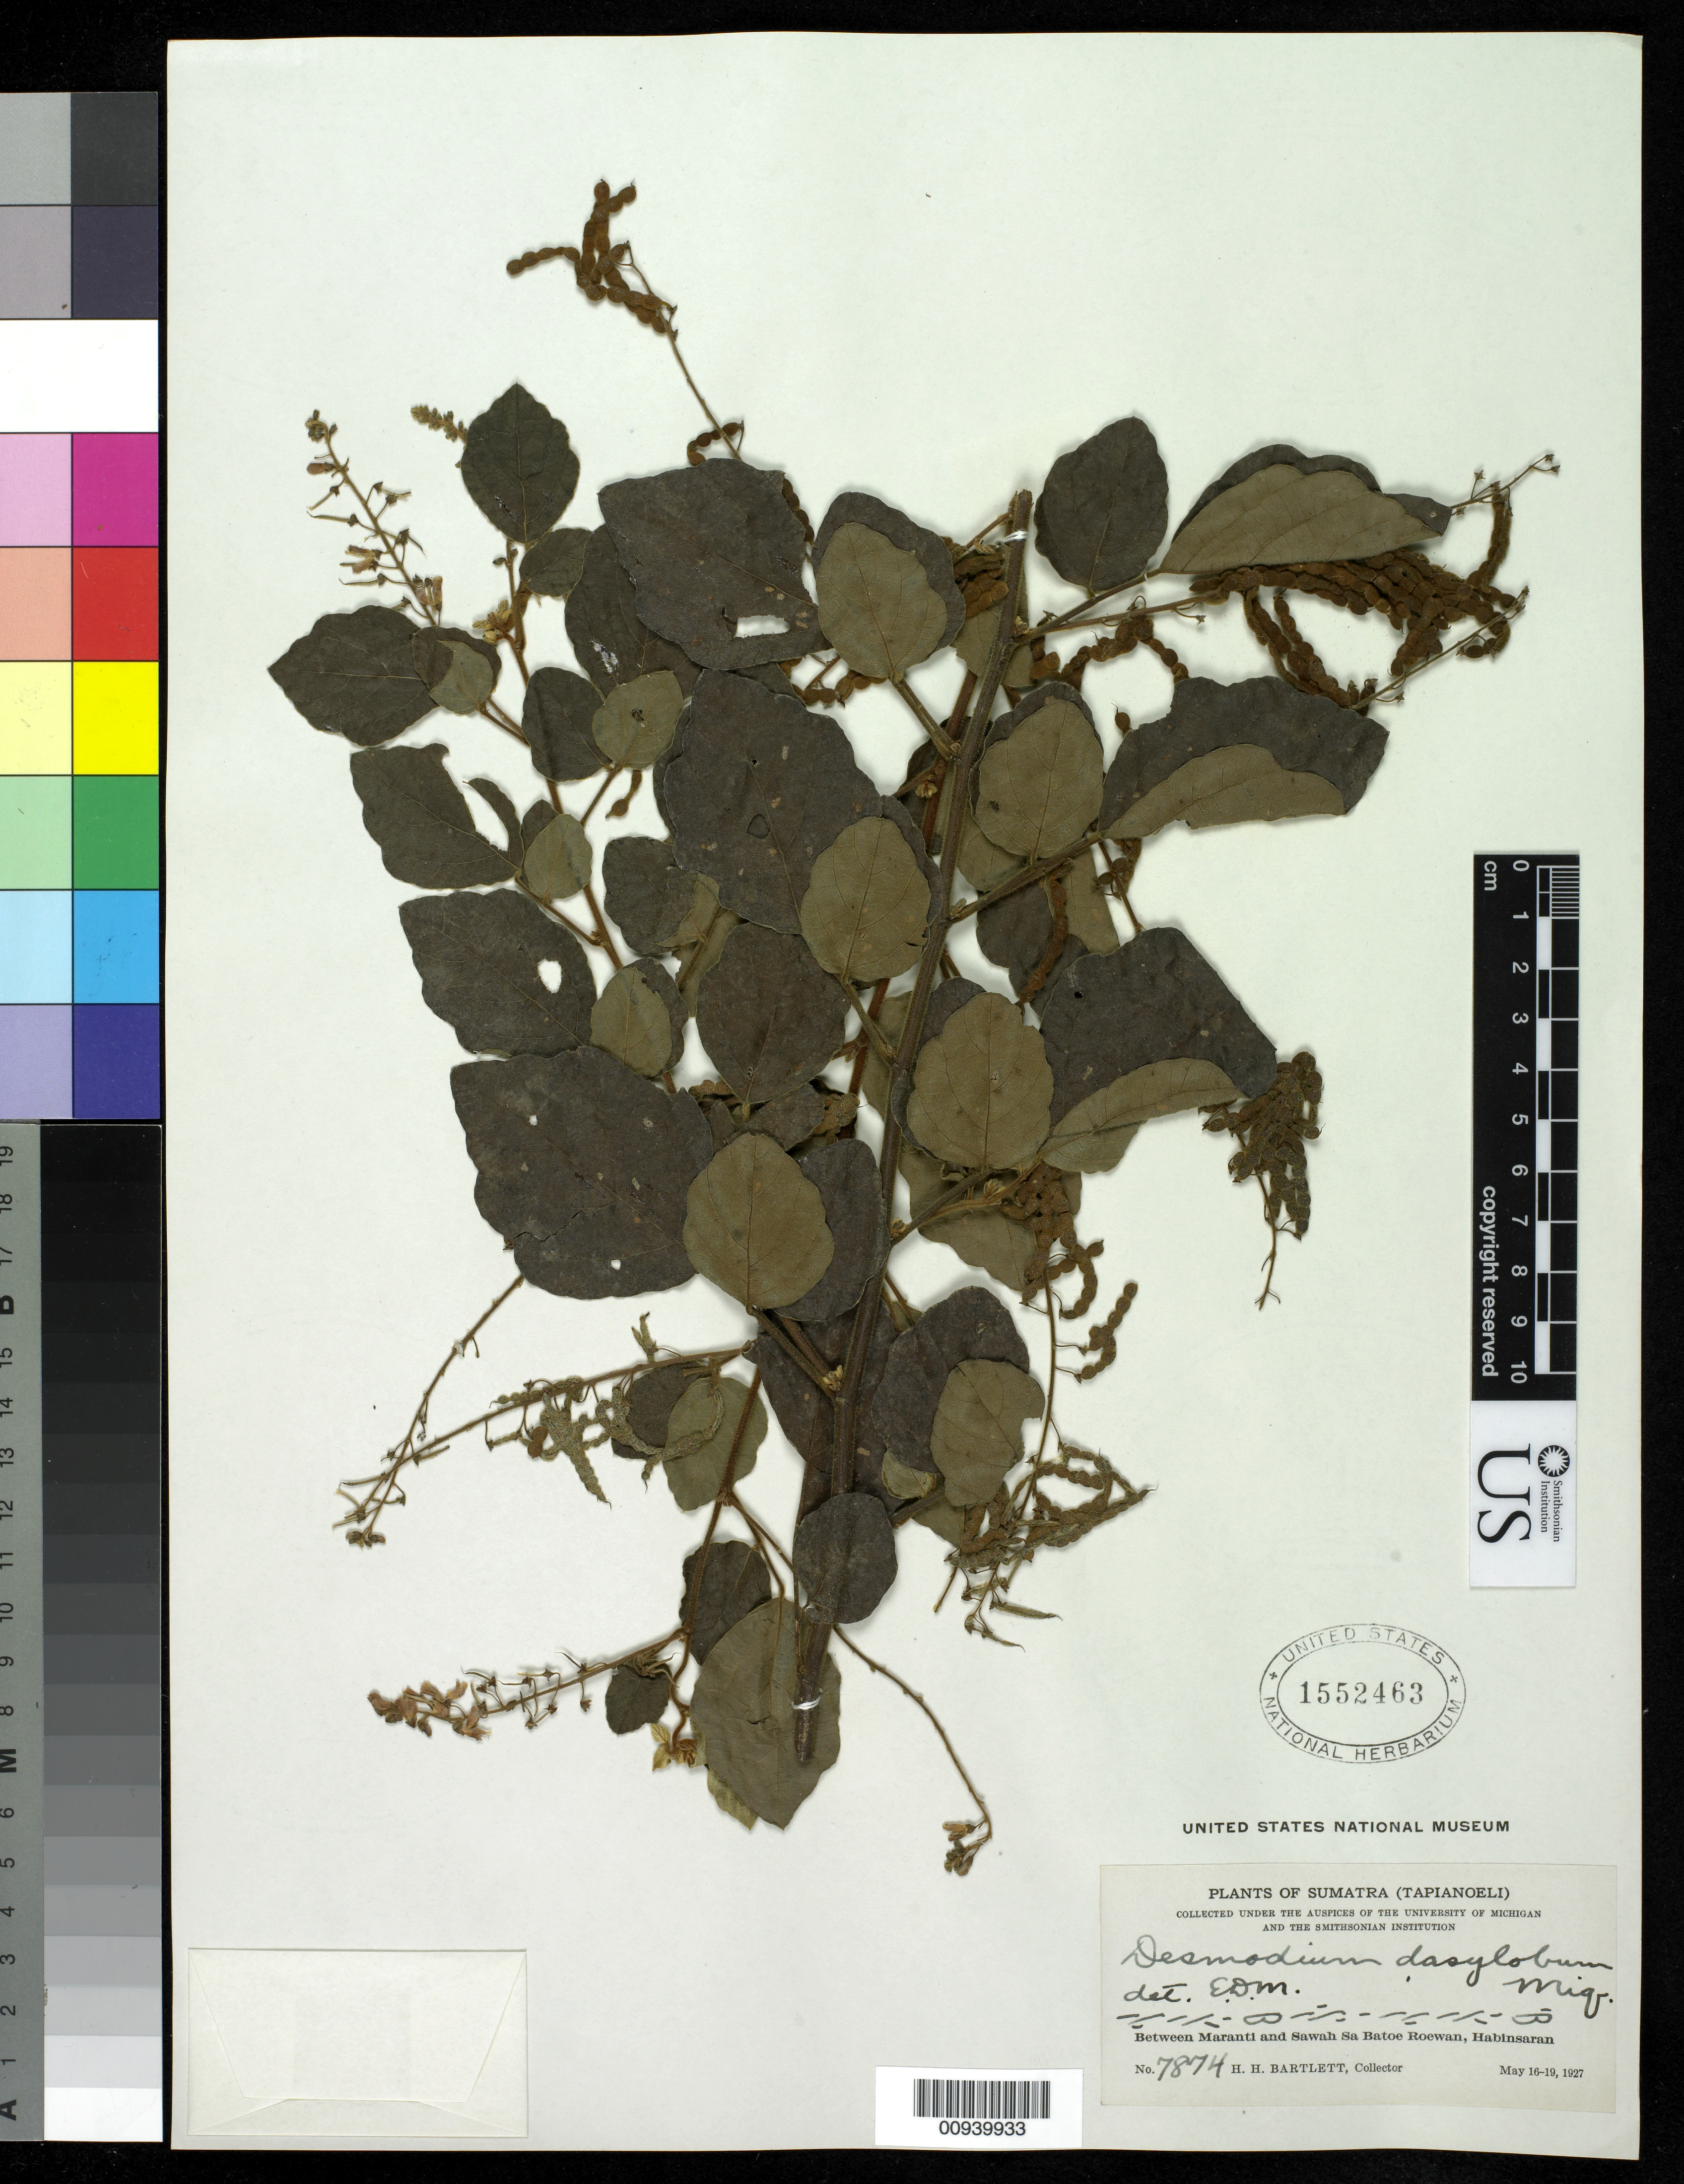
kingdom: Plantae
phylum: Tracheophyta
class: Magnoliopsida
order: Fabales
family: Fabaceae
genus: Puhuaea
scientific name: Puhuaea sequax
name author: (Wall.) H. Ohashi & K. Ohashi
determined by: Strong, Mark T., (BOT), Smithsonian Institution - National Museum of Natural History (UNITED STATES)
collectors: H. H. Bartlett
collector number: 7874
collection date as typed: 16 May 1927 to 19 May 1927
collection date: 1927-05-16/1927-05-19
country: Indonesia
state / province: Sumatra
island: Sumatra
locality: Tapianoeli Between Maranti and Sawah Sa Botoe Roewan, Habinsaran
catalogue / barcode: US 1552463